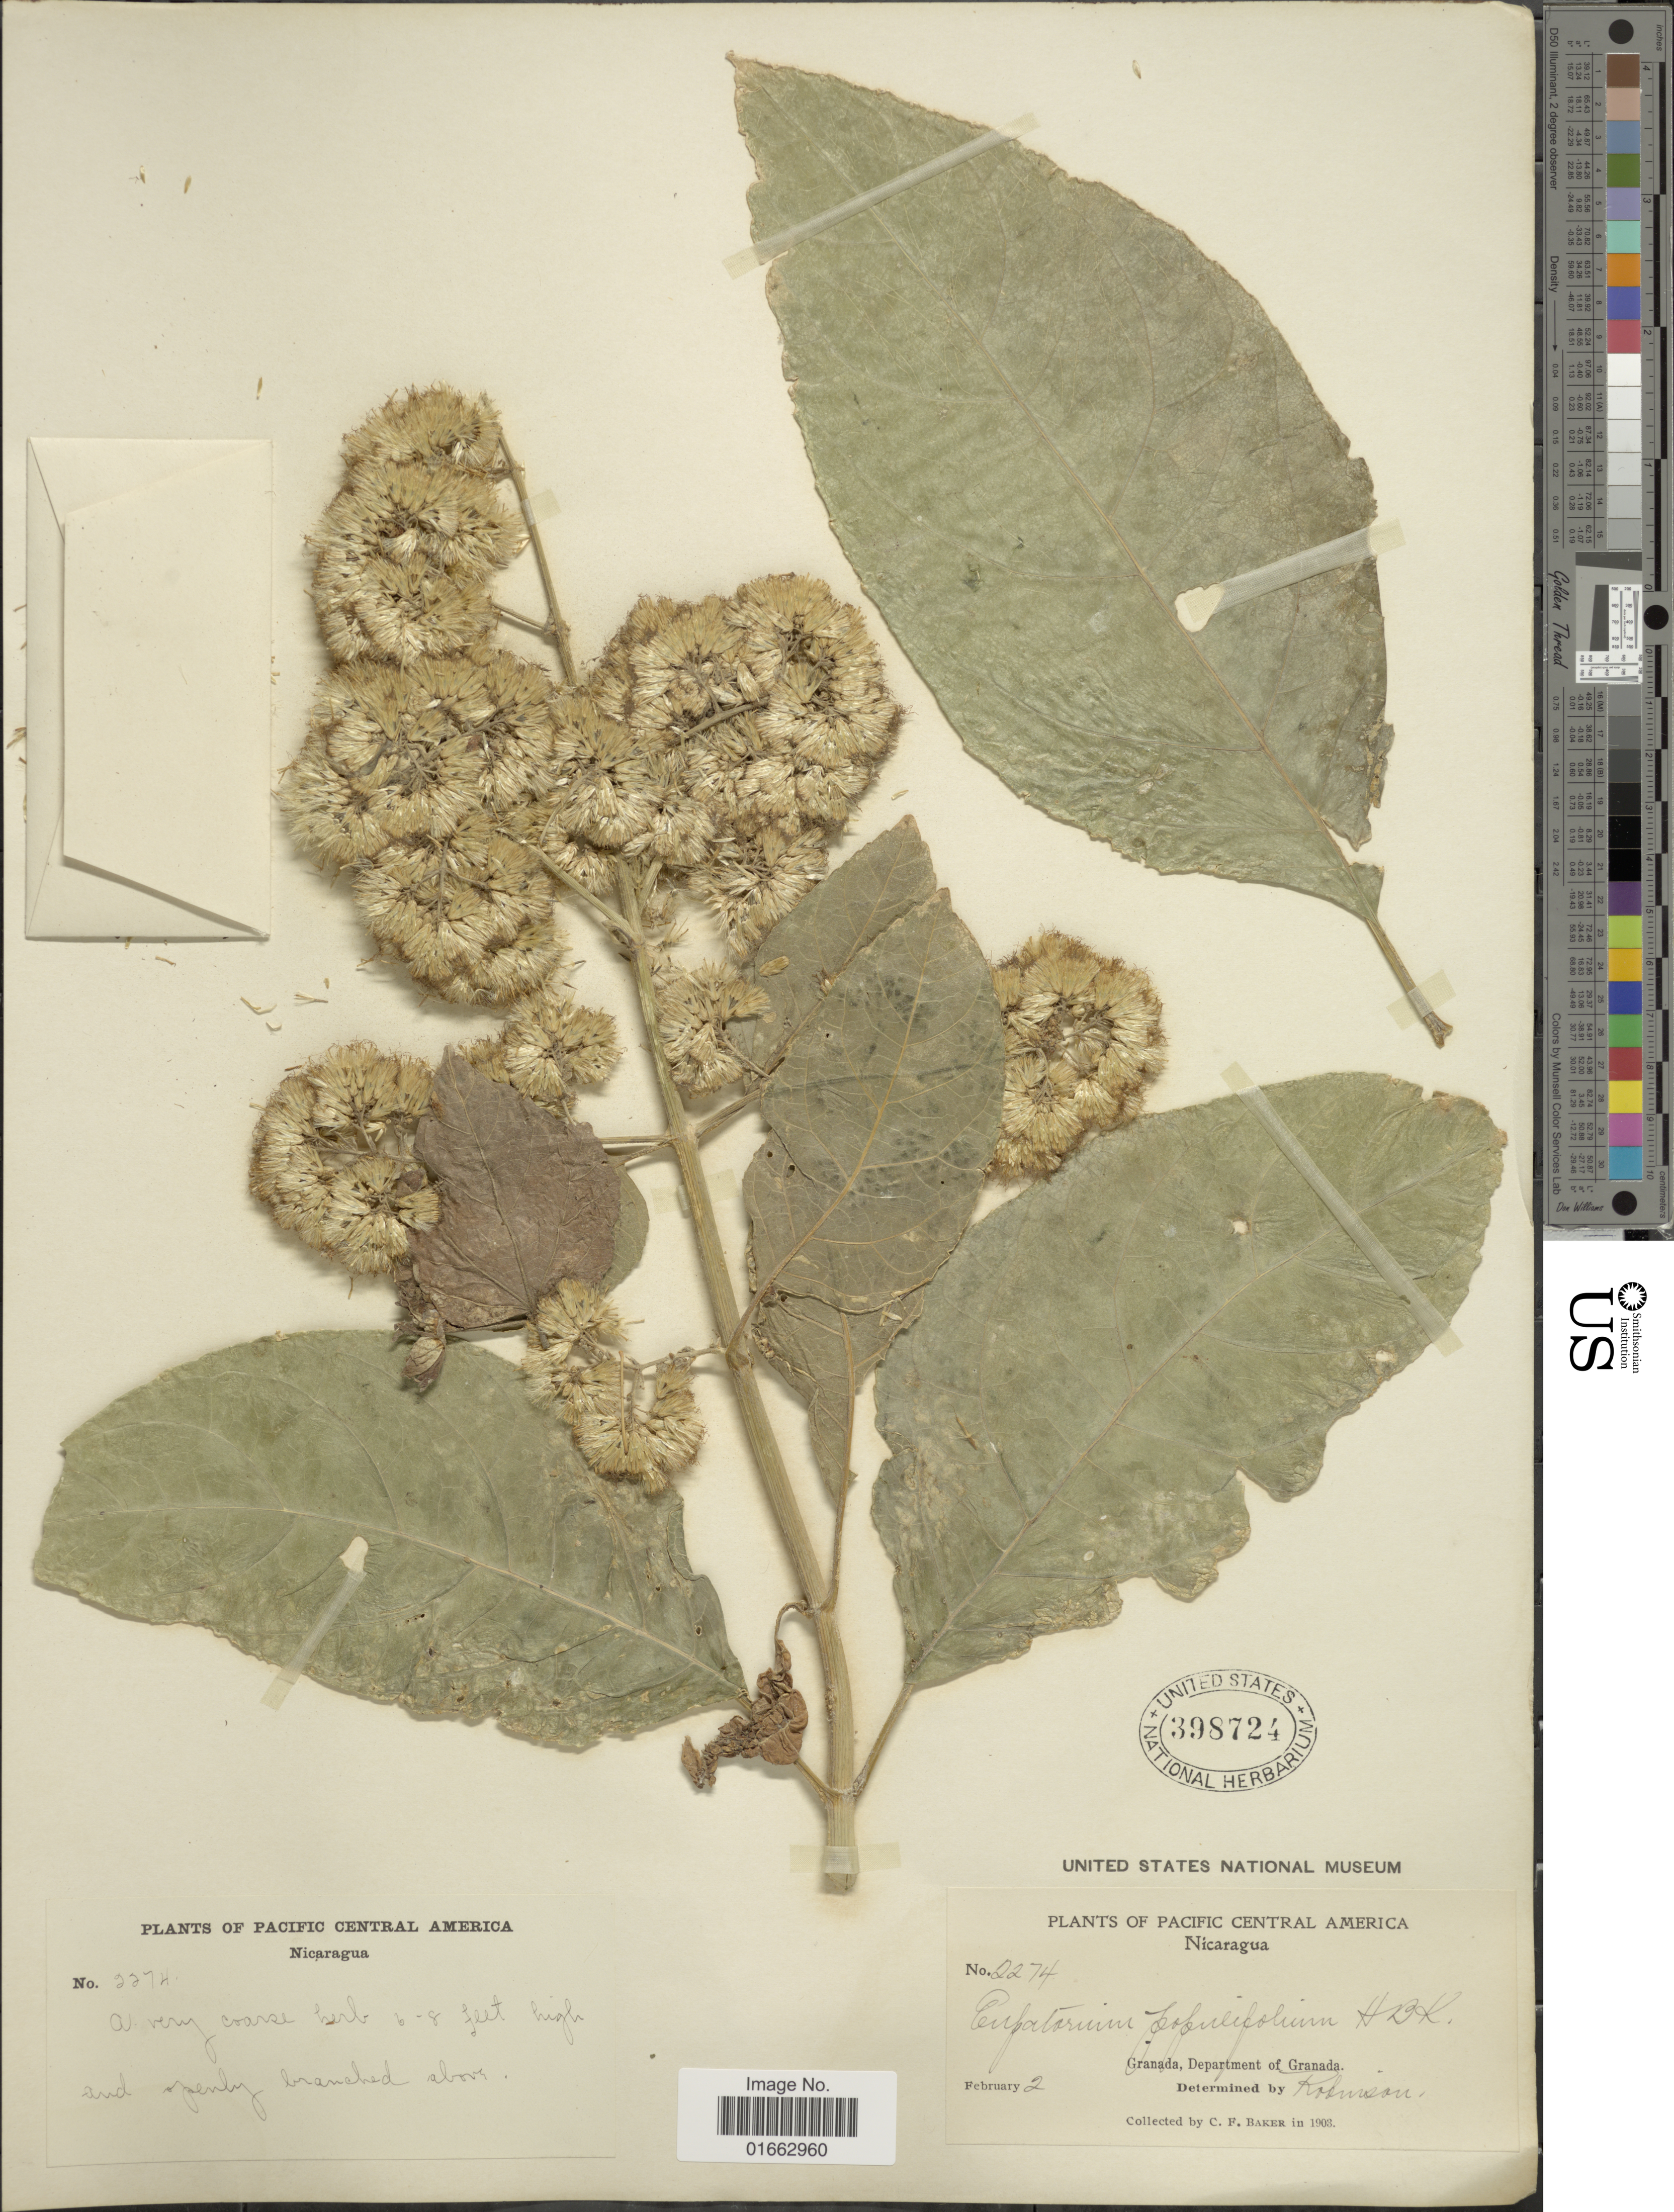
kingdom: Plantae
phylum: Tracheophyta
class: Magnoliopsida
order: Asterales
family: Asteraceae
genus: Critonia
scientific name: Critonia morifolia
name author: (Mill.) R.M. King & H. Rob.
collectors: C. F. Baker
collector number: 2274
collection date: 1903-02-02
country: Nicaragua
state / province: Granada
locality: Pacific Central America, Department of Granada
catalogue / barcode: US 398724